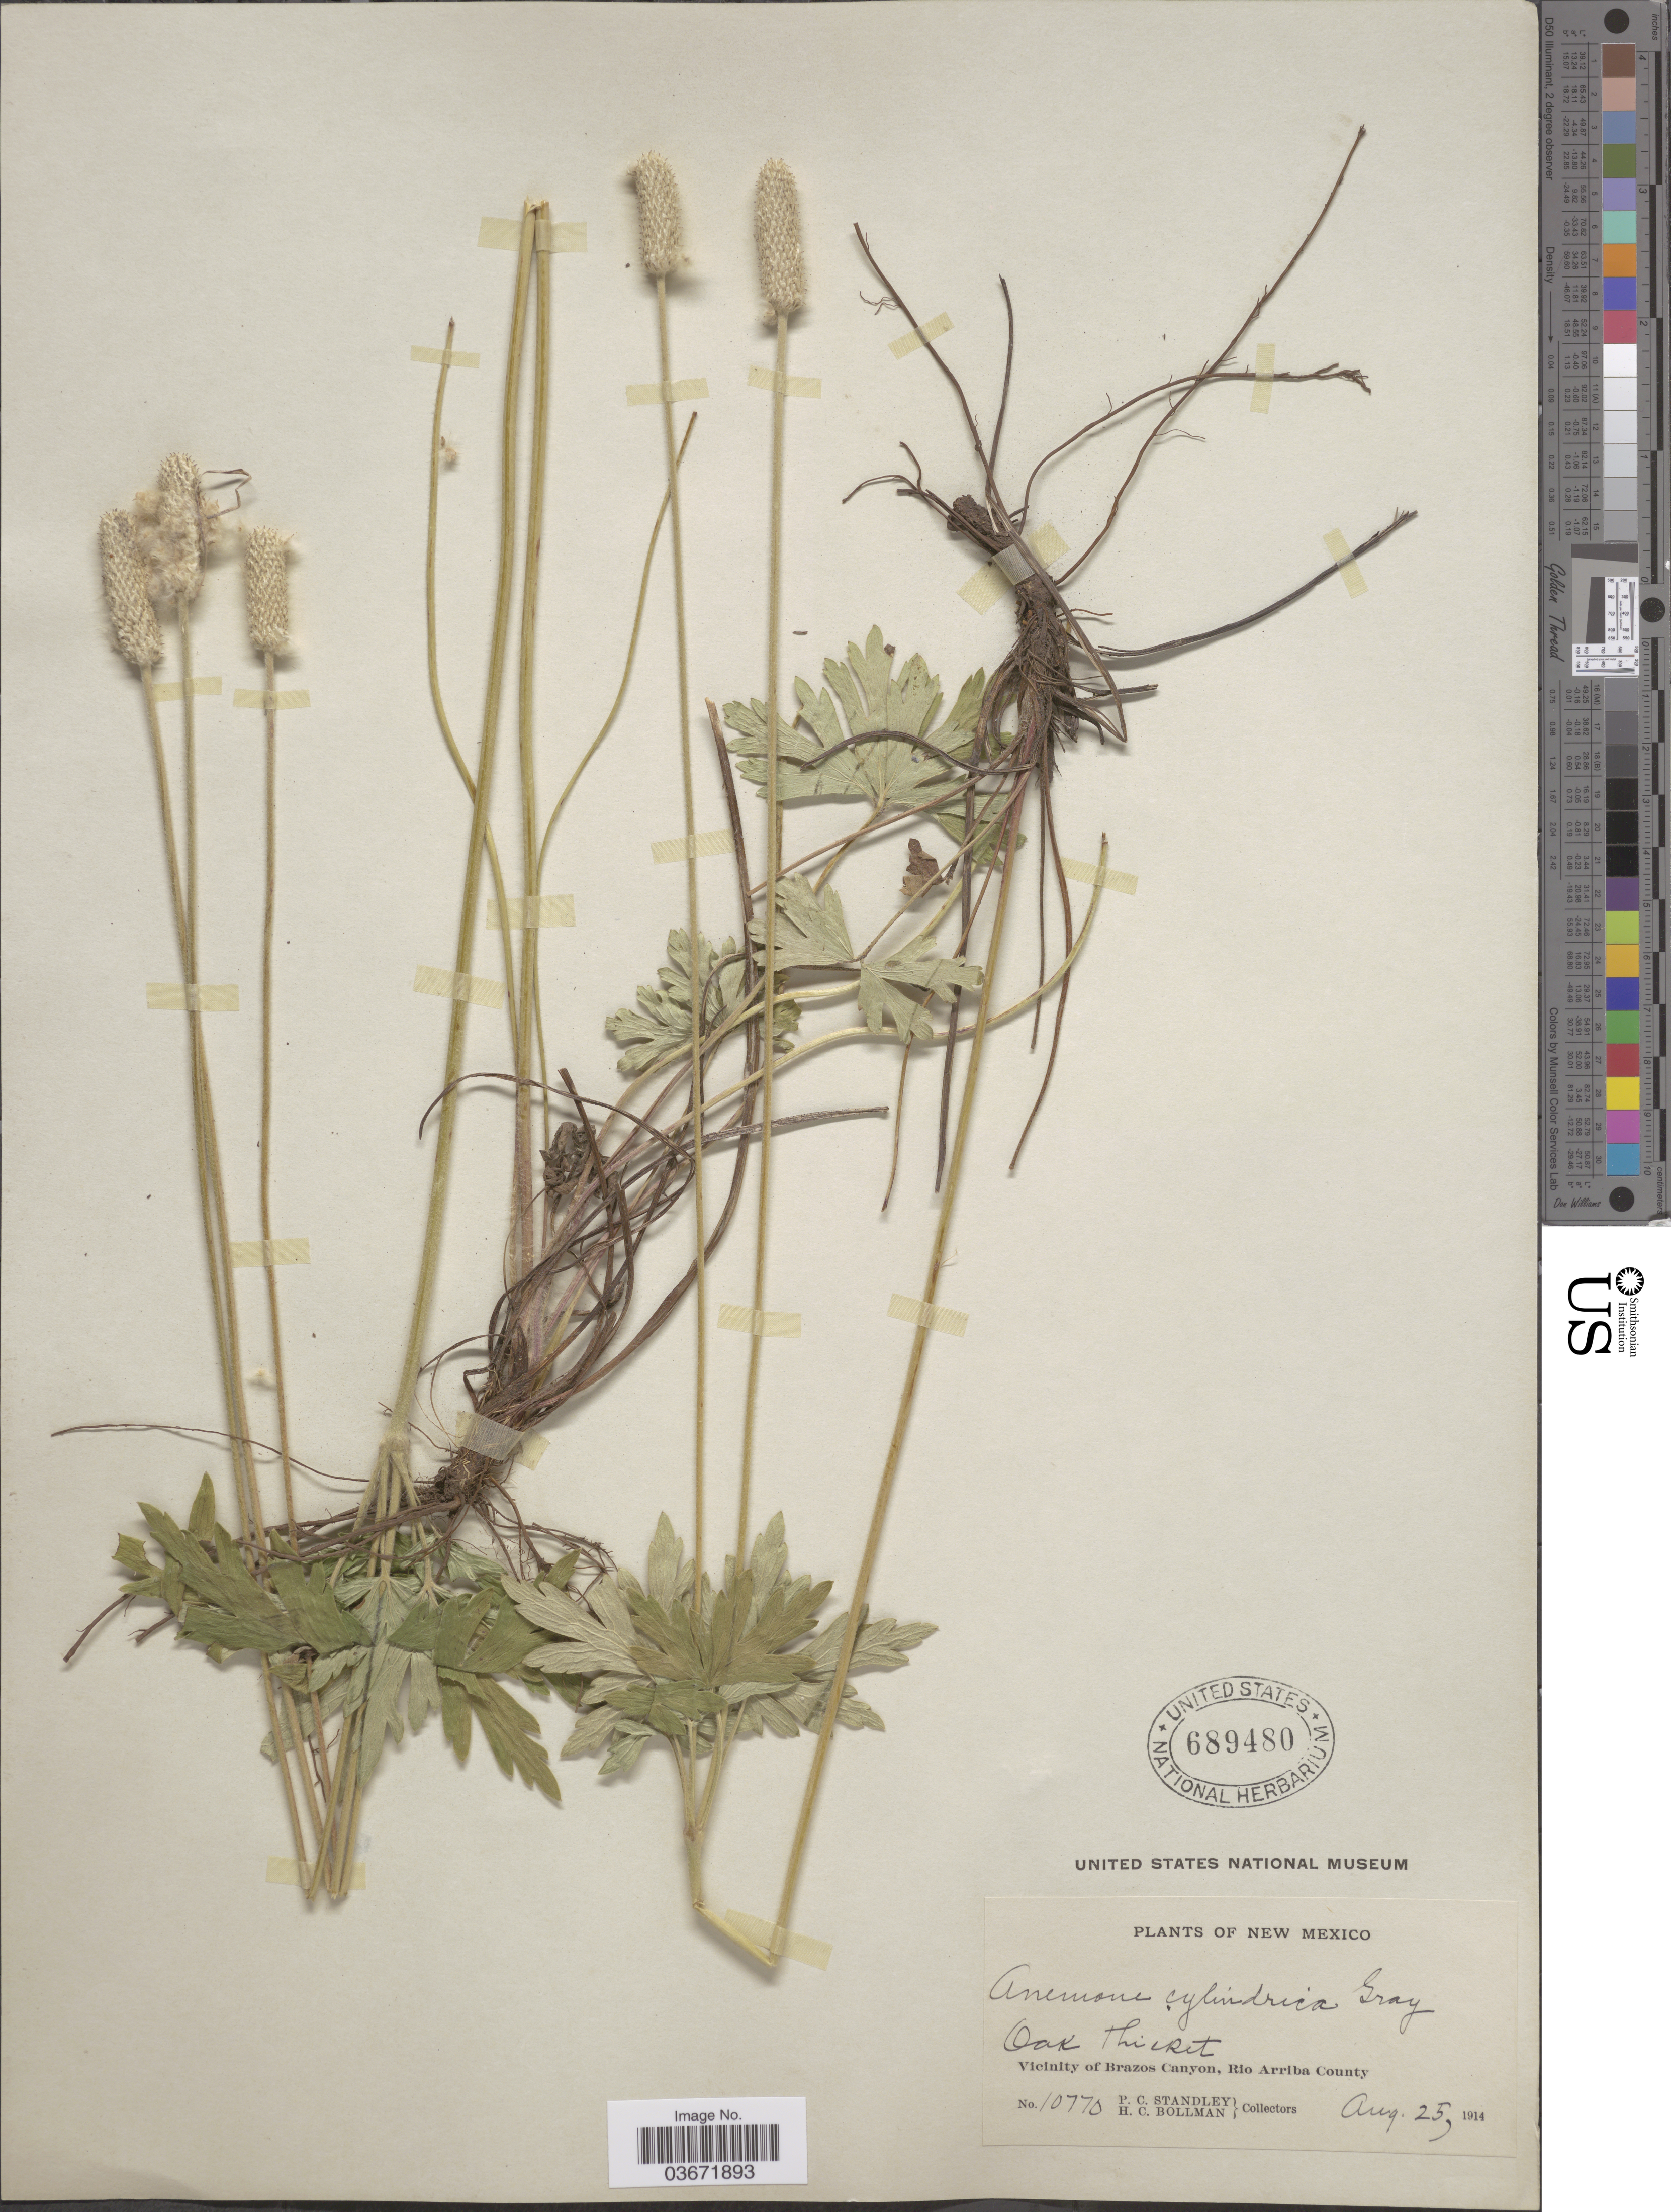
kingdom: Plantae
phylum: Tracheophyta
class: Magnoliopsida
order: Ranunculales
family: Ranunculaceae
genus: Anemone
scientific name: Anemone cylindrica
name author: A. Gray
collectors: P. C. Standley & H. C. Bollman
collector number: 10770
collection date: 1914-08-25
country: United States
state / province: New Mexico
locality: Vicinity of Brazos Canyon, Rio Arriba County.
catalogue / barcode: US 689480